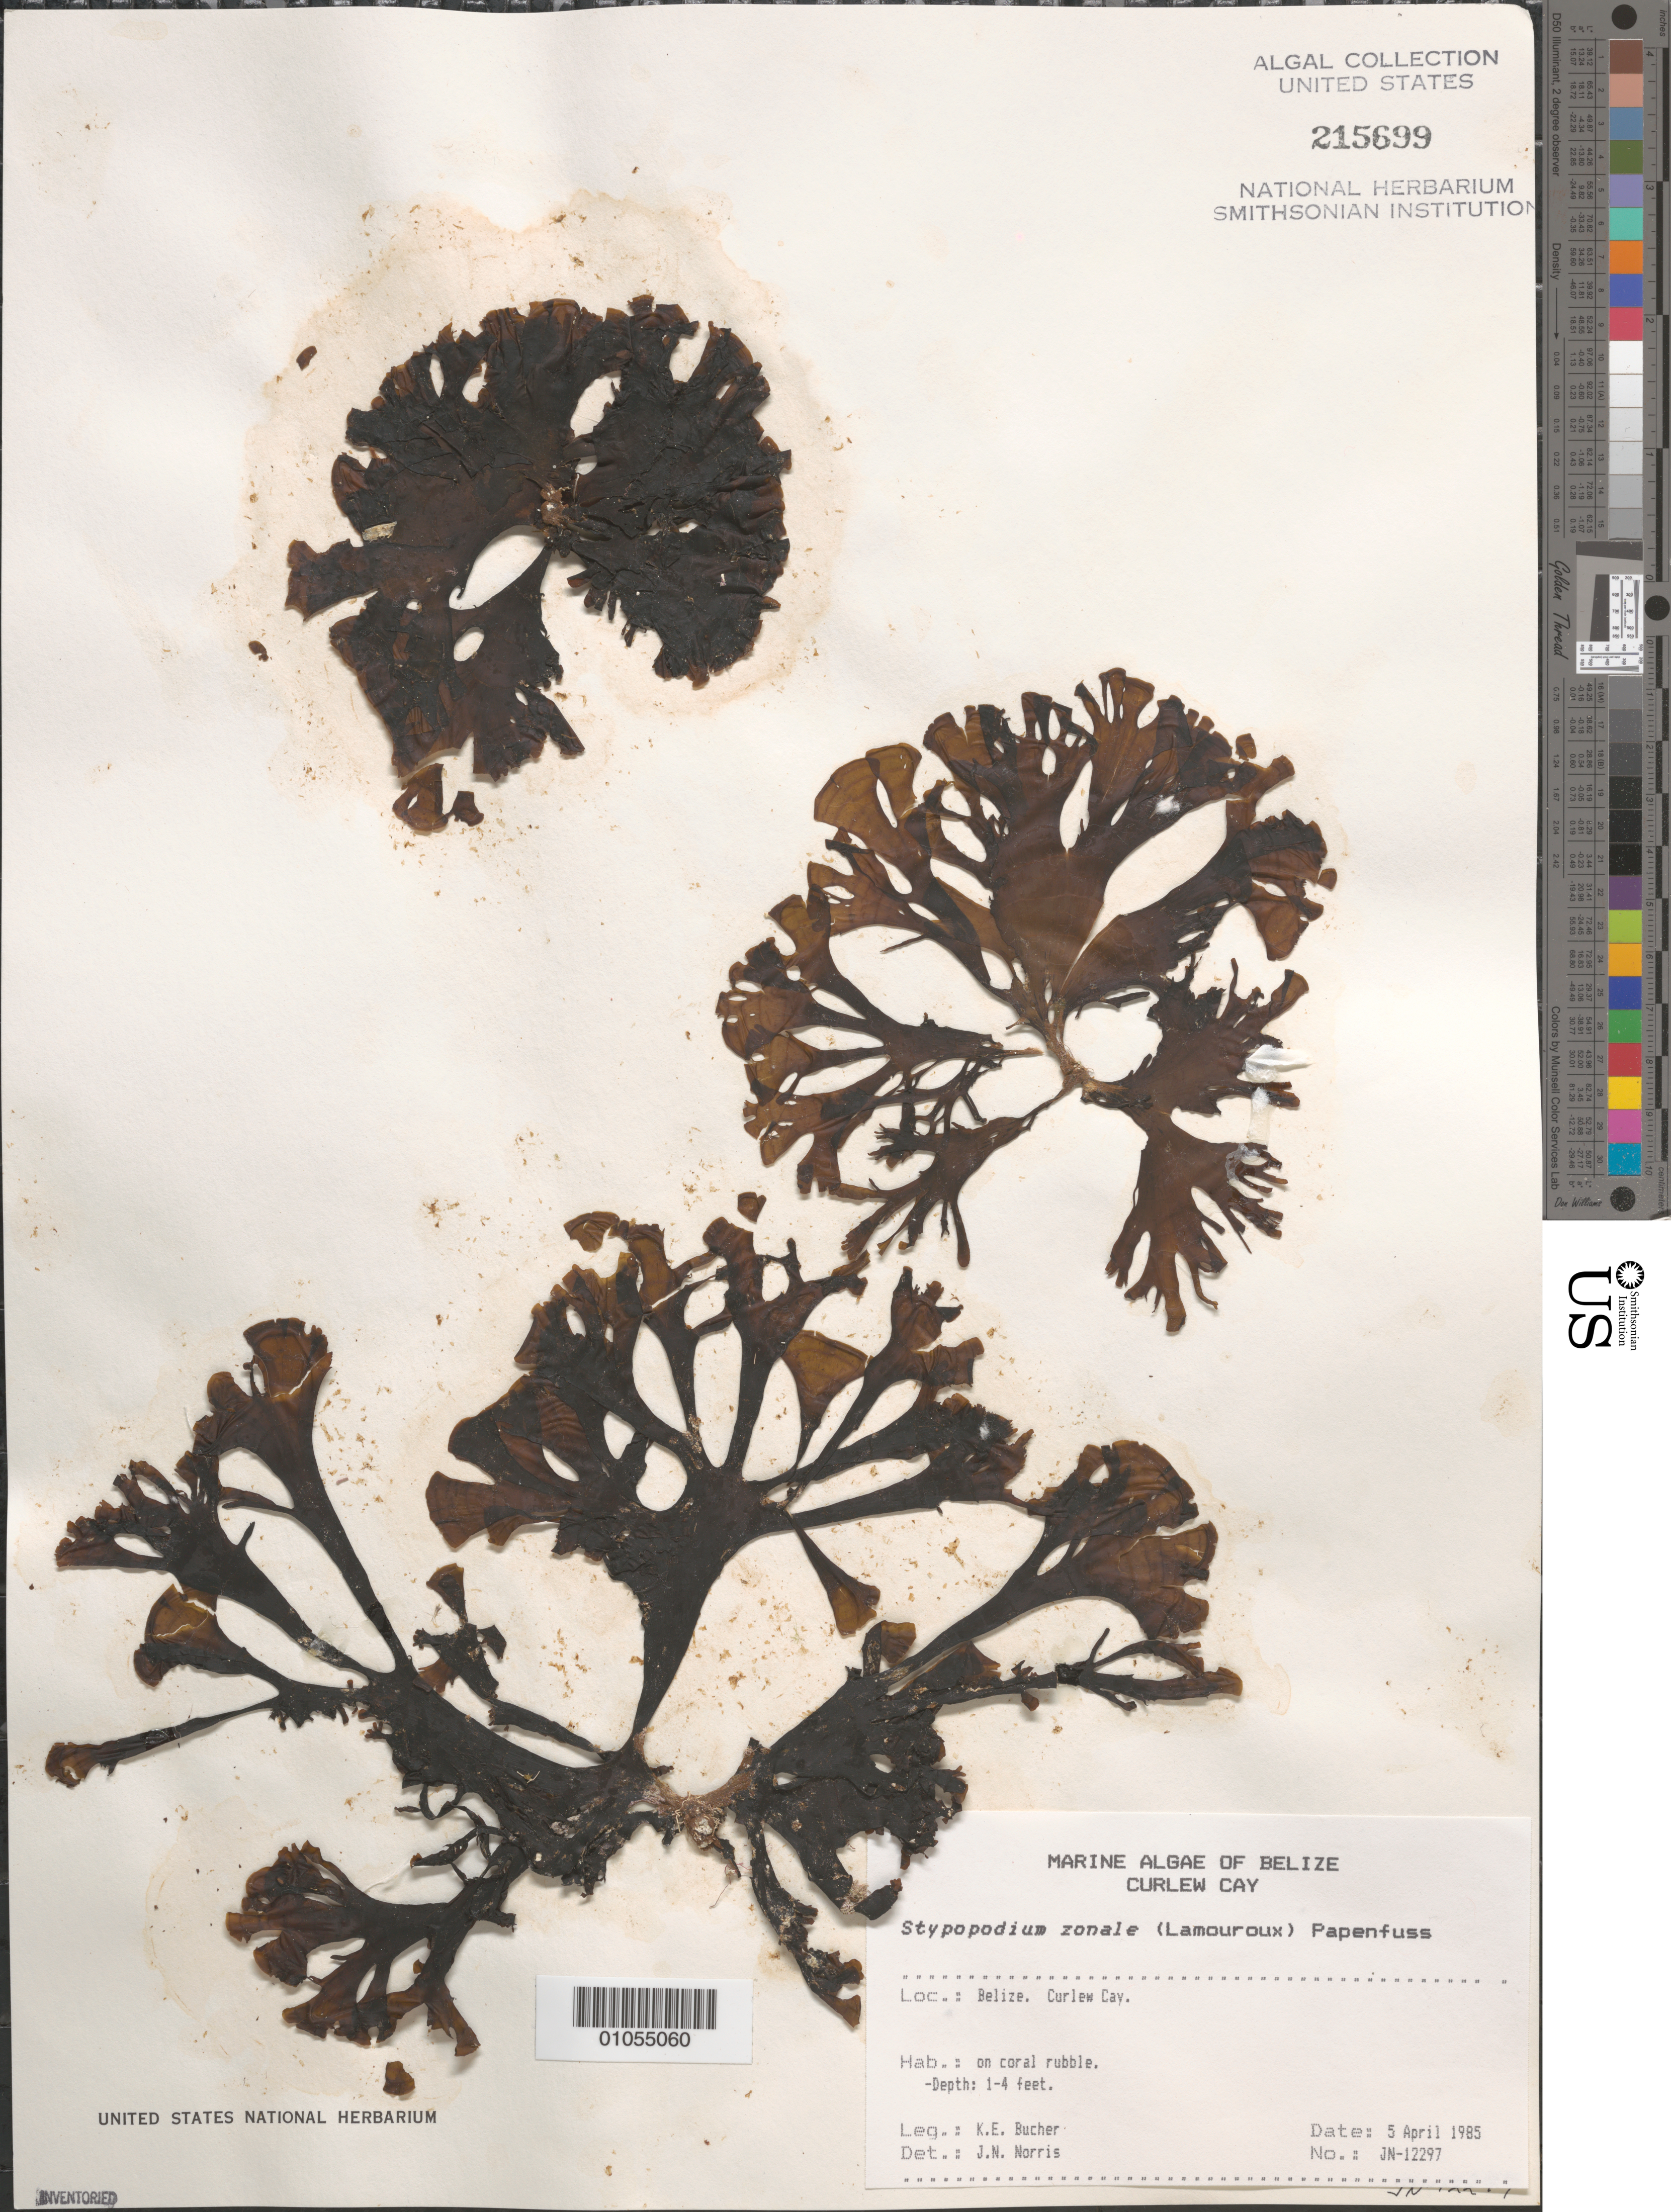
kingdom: Chromista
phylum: Ochrophyta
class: Phaeophyceae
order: Dictyotales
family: Dictyotaceae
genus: Stypopodium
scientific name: Stypopodium zonale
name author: (J.V.Lamouroux) Papenf.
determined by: Norris, James N.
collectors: K. E. Bucher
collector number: JN-12297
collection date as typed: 05 Apr 1985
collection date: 1985-04-05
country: Belize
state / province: Stann Creek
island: Curlew Cay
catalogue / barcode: US 215699